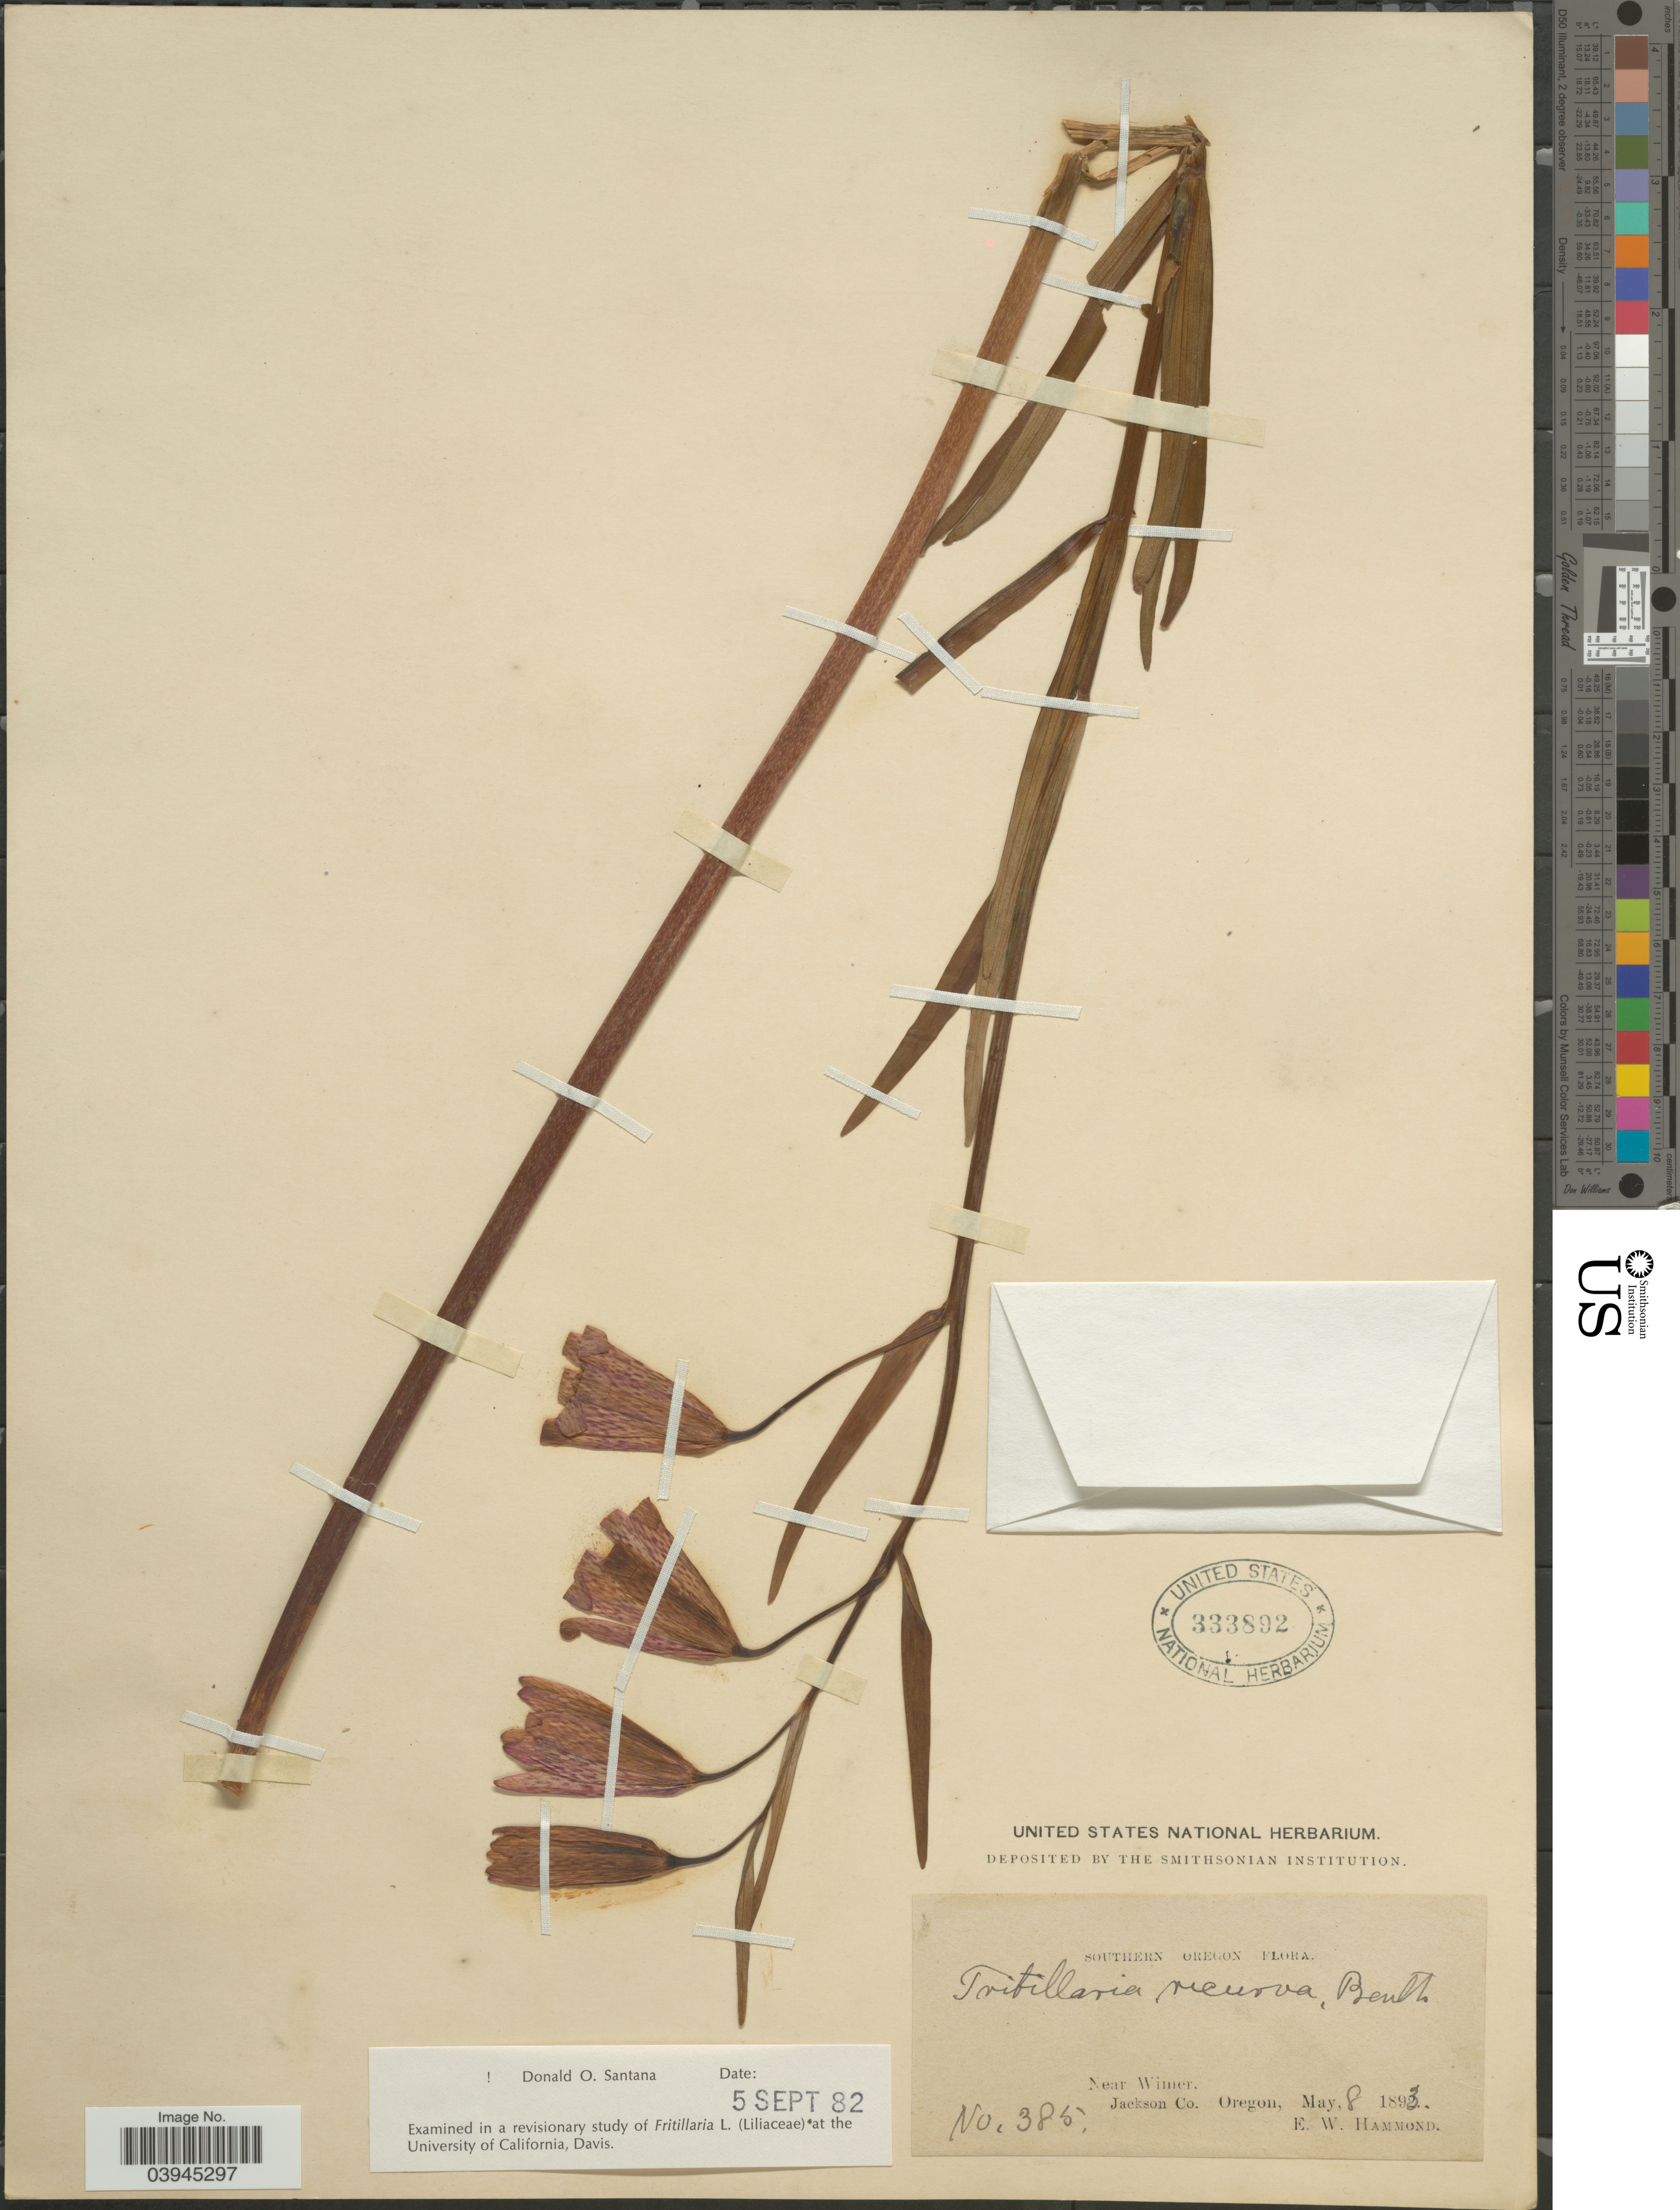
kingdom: Plantae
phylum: Tracheophyta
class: Liliopsida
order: Liliales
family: Liliaceae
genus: Fritillaria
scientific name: Fritillaria recurva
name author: Benth.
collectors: E. Hammond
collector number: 385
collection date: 1893-05-08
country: United States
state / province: Oregon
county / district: Jackson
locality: Southern Oregon. Near Wimer. Jackson Co.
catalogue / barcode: US 333892